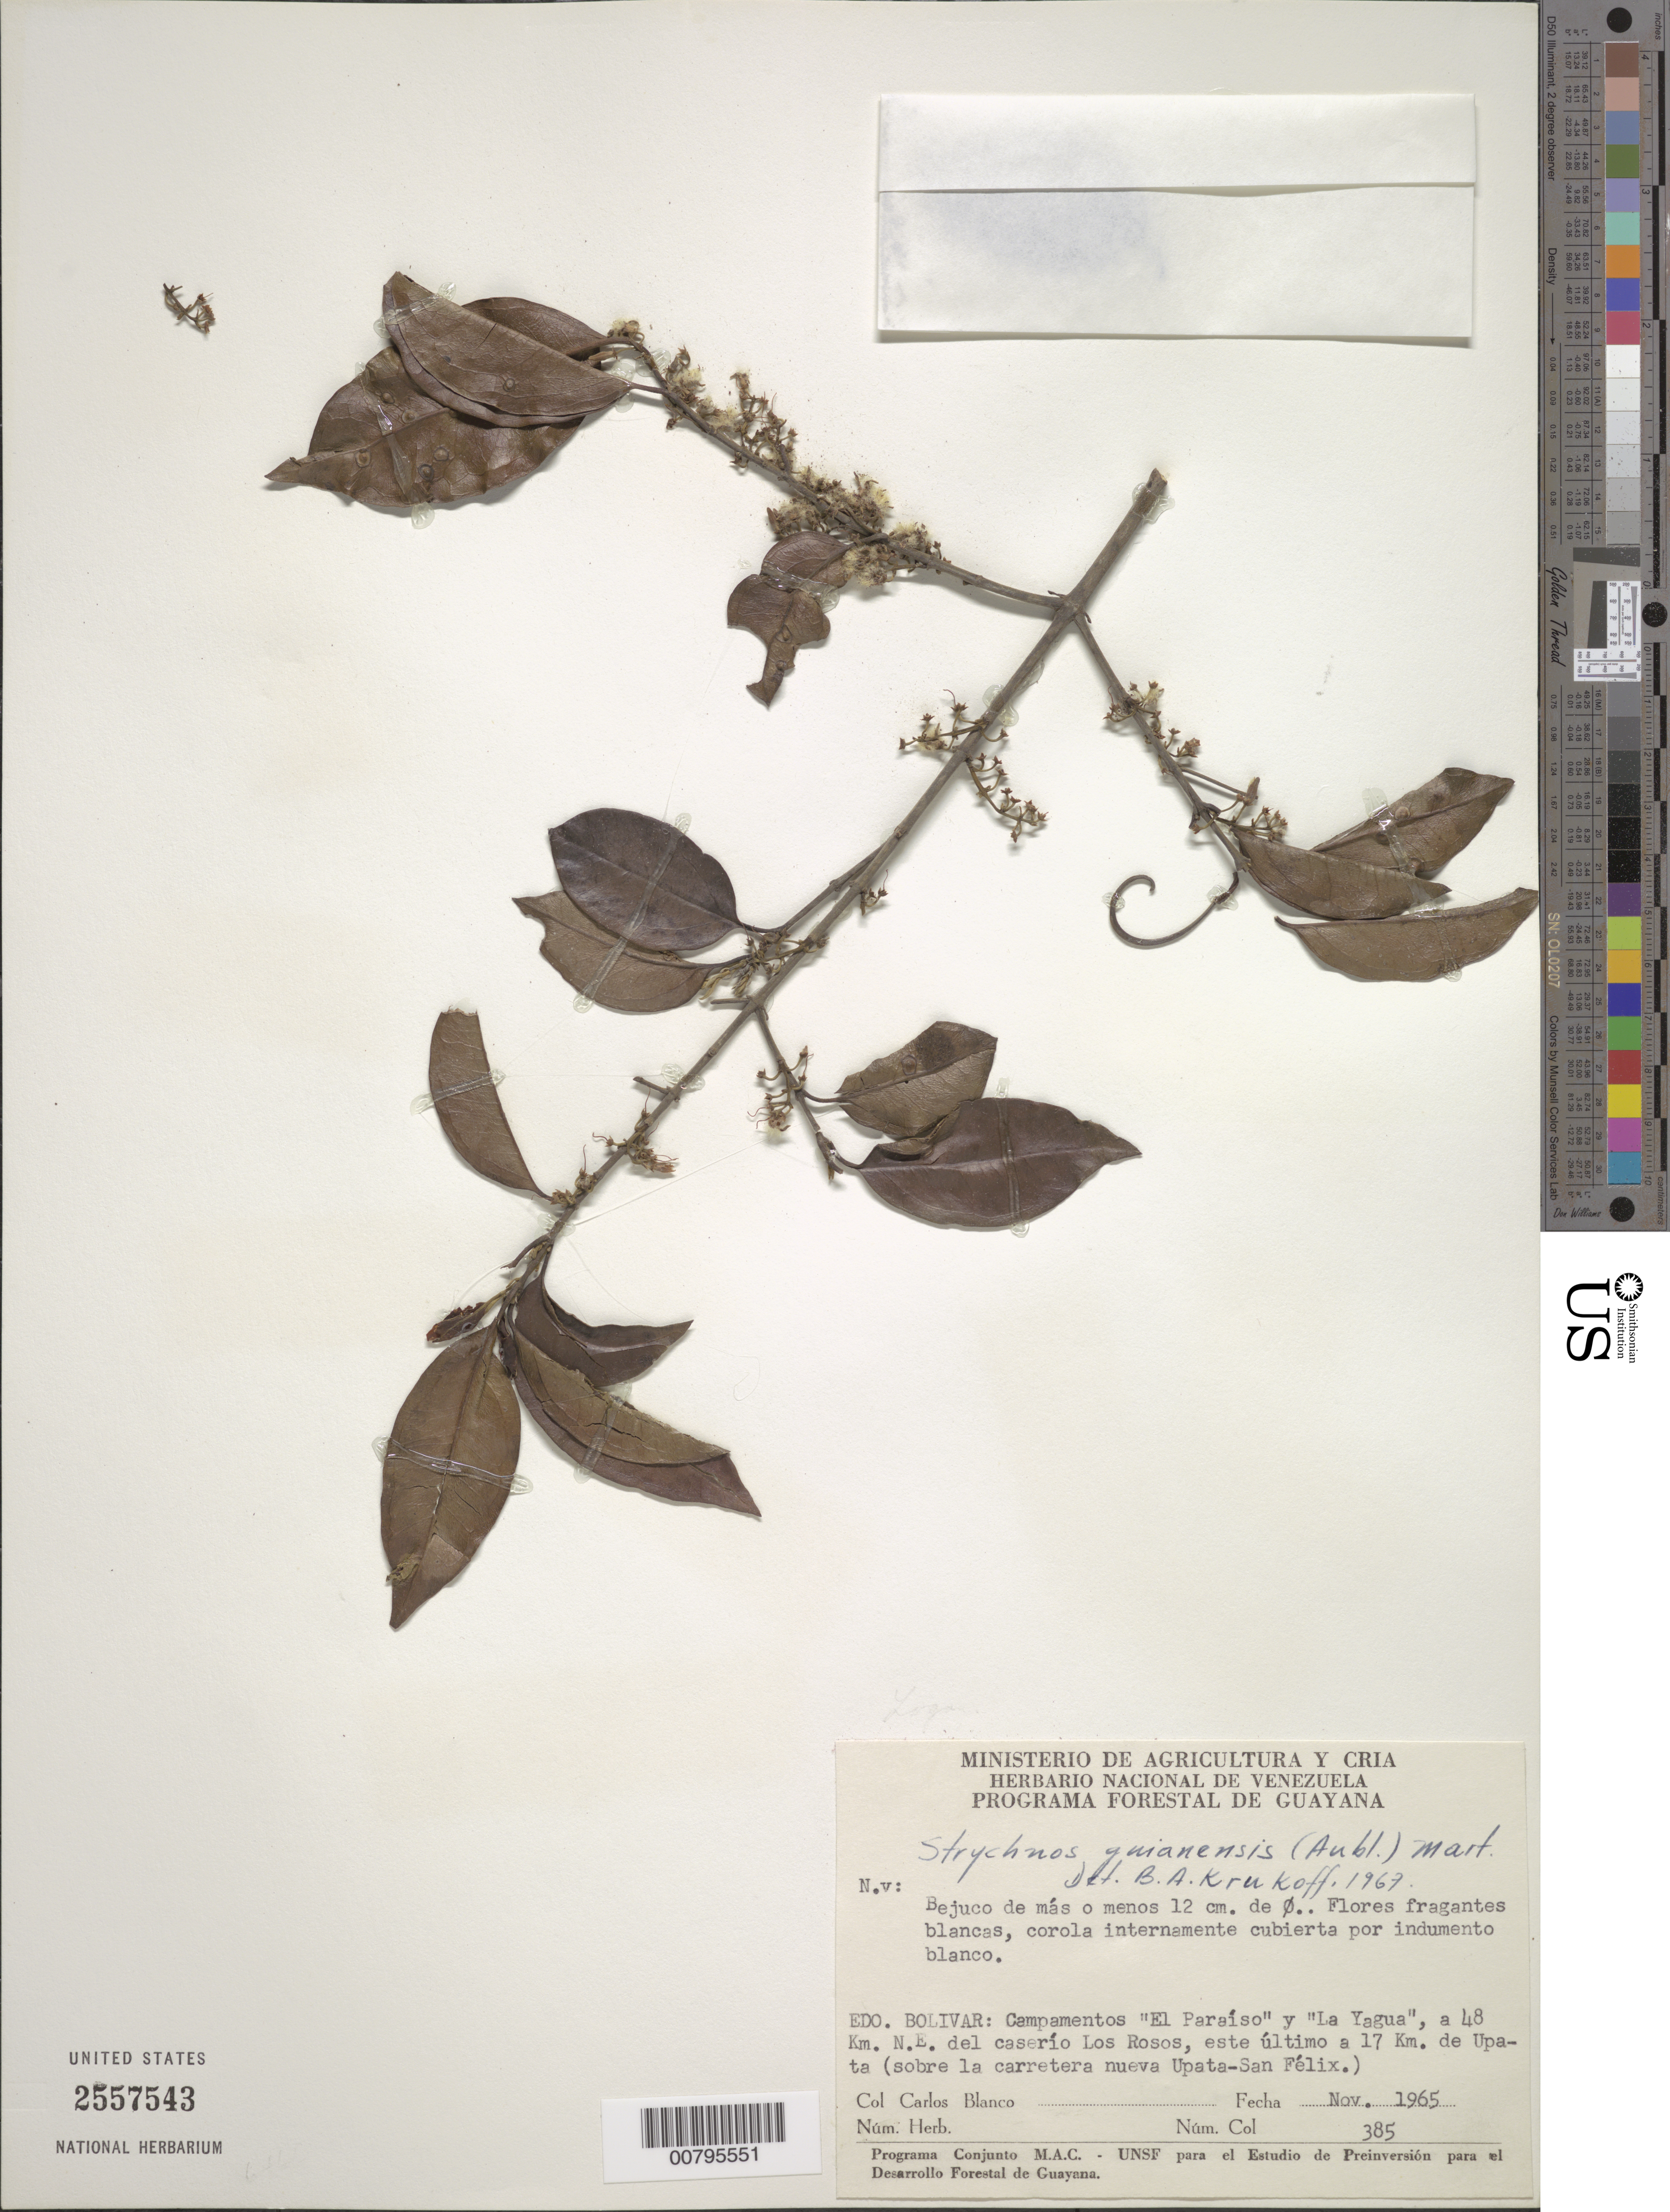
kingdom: Plantae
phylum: Tracheophyta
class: Magnoliopsida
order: Gentianales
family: Loganiaceae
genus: Strychnos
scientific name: Strychnos guianensis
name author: (Aubl.) Mart.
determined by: Krukoff, B. A.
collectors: C. A. Blanco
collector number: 385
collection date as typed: Nov-65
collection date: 1965-11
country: Venezuela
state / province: Bolívar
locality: Campamentos "El Paraiso" y "La Yagua", a 48 km NE del caserío Los Rosos, este ultimo a 17 km de Upata (sobre la carretera nueva Upata-San Felix).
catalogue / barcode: US 2557543